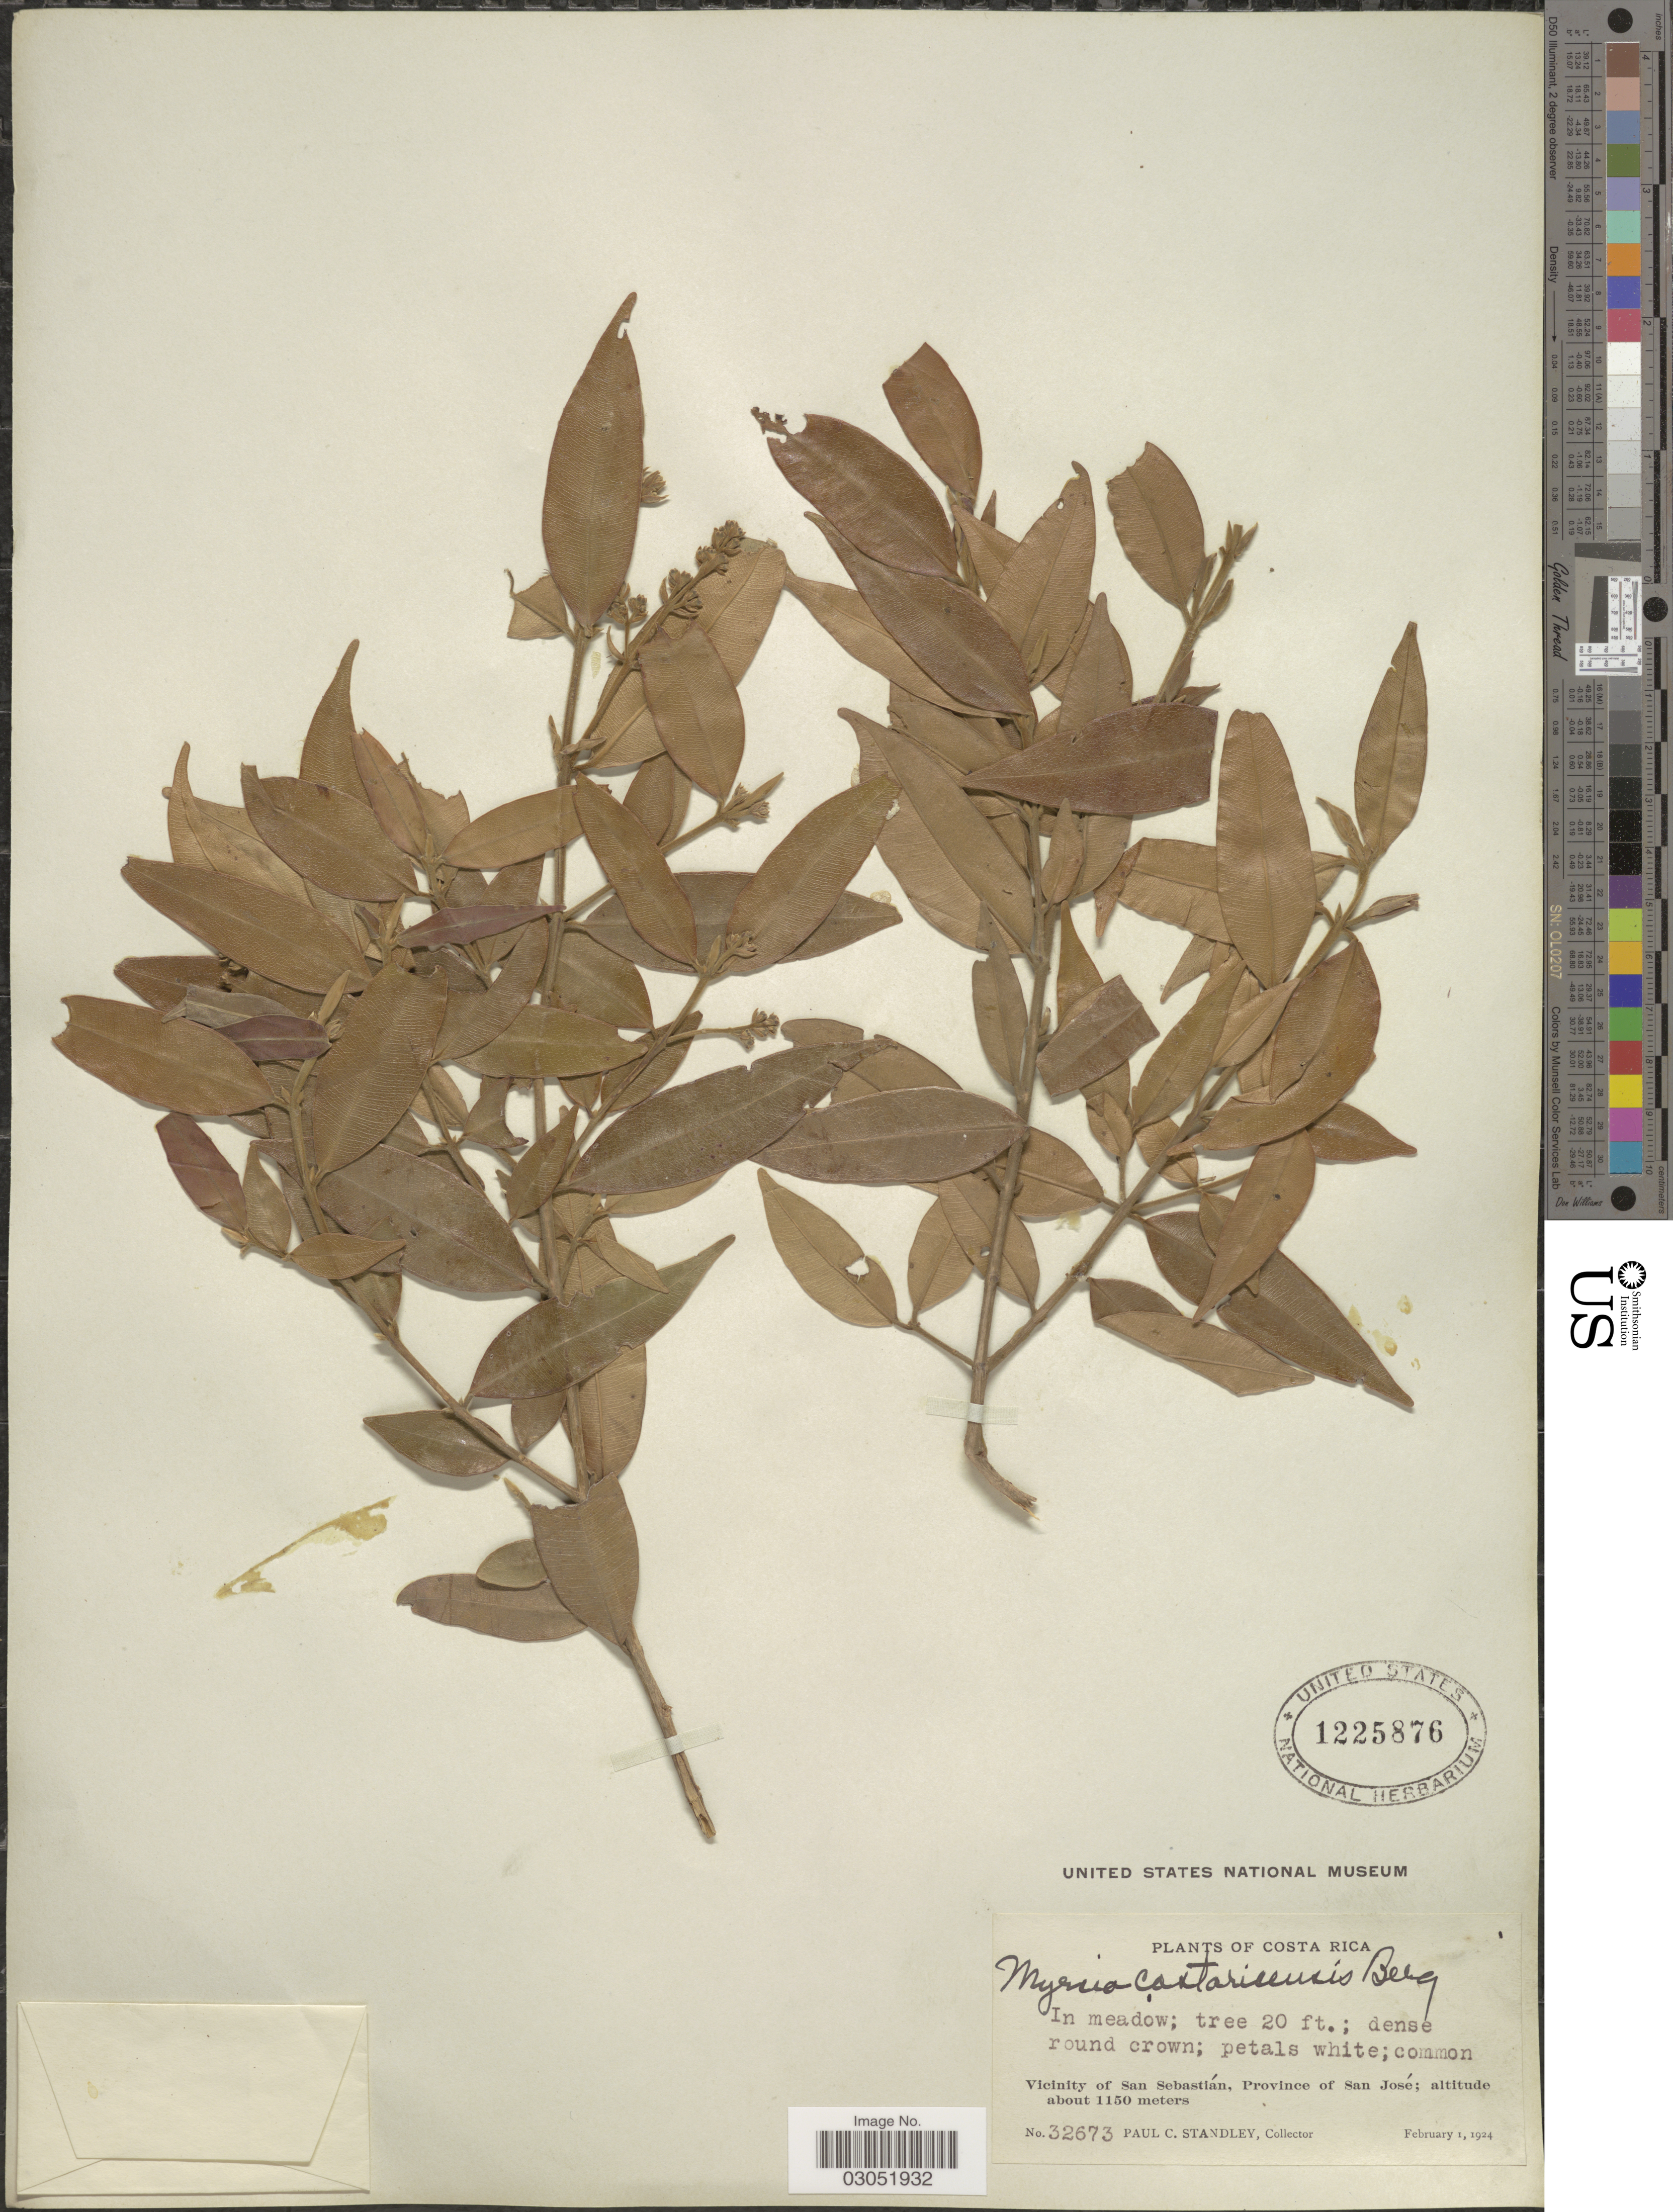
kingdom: Plantae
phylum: Tracheophyta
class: Magnoliopsida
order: Myrtales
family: Myrtaceae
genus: Myrcia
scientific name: Myrcia splendens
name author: (Sw.) DC.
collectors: P. C. Standley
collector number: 32673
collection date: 1924-02-01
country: Costa Rica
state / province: San José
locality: Vicinity of San Sebastián.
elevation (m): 1150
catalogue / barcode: US 1225876